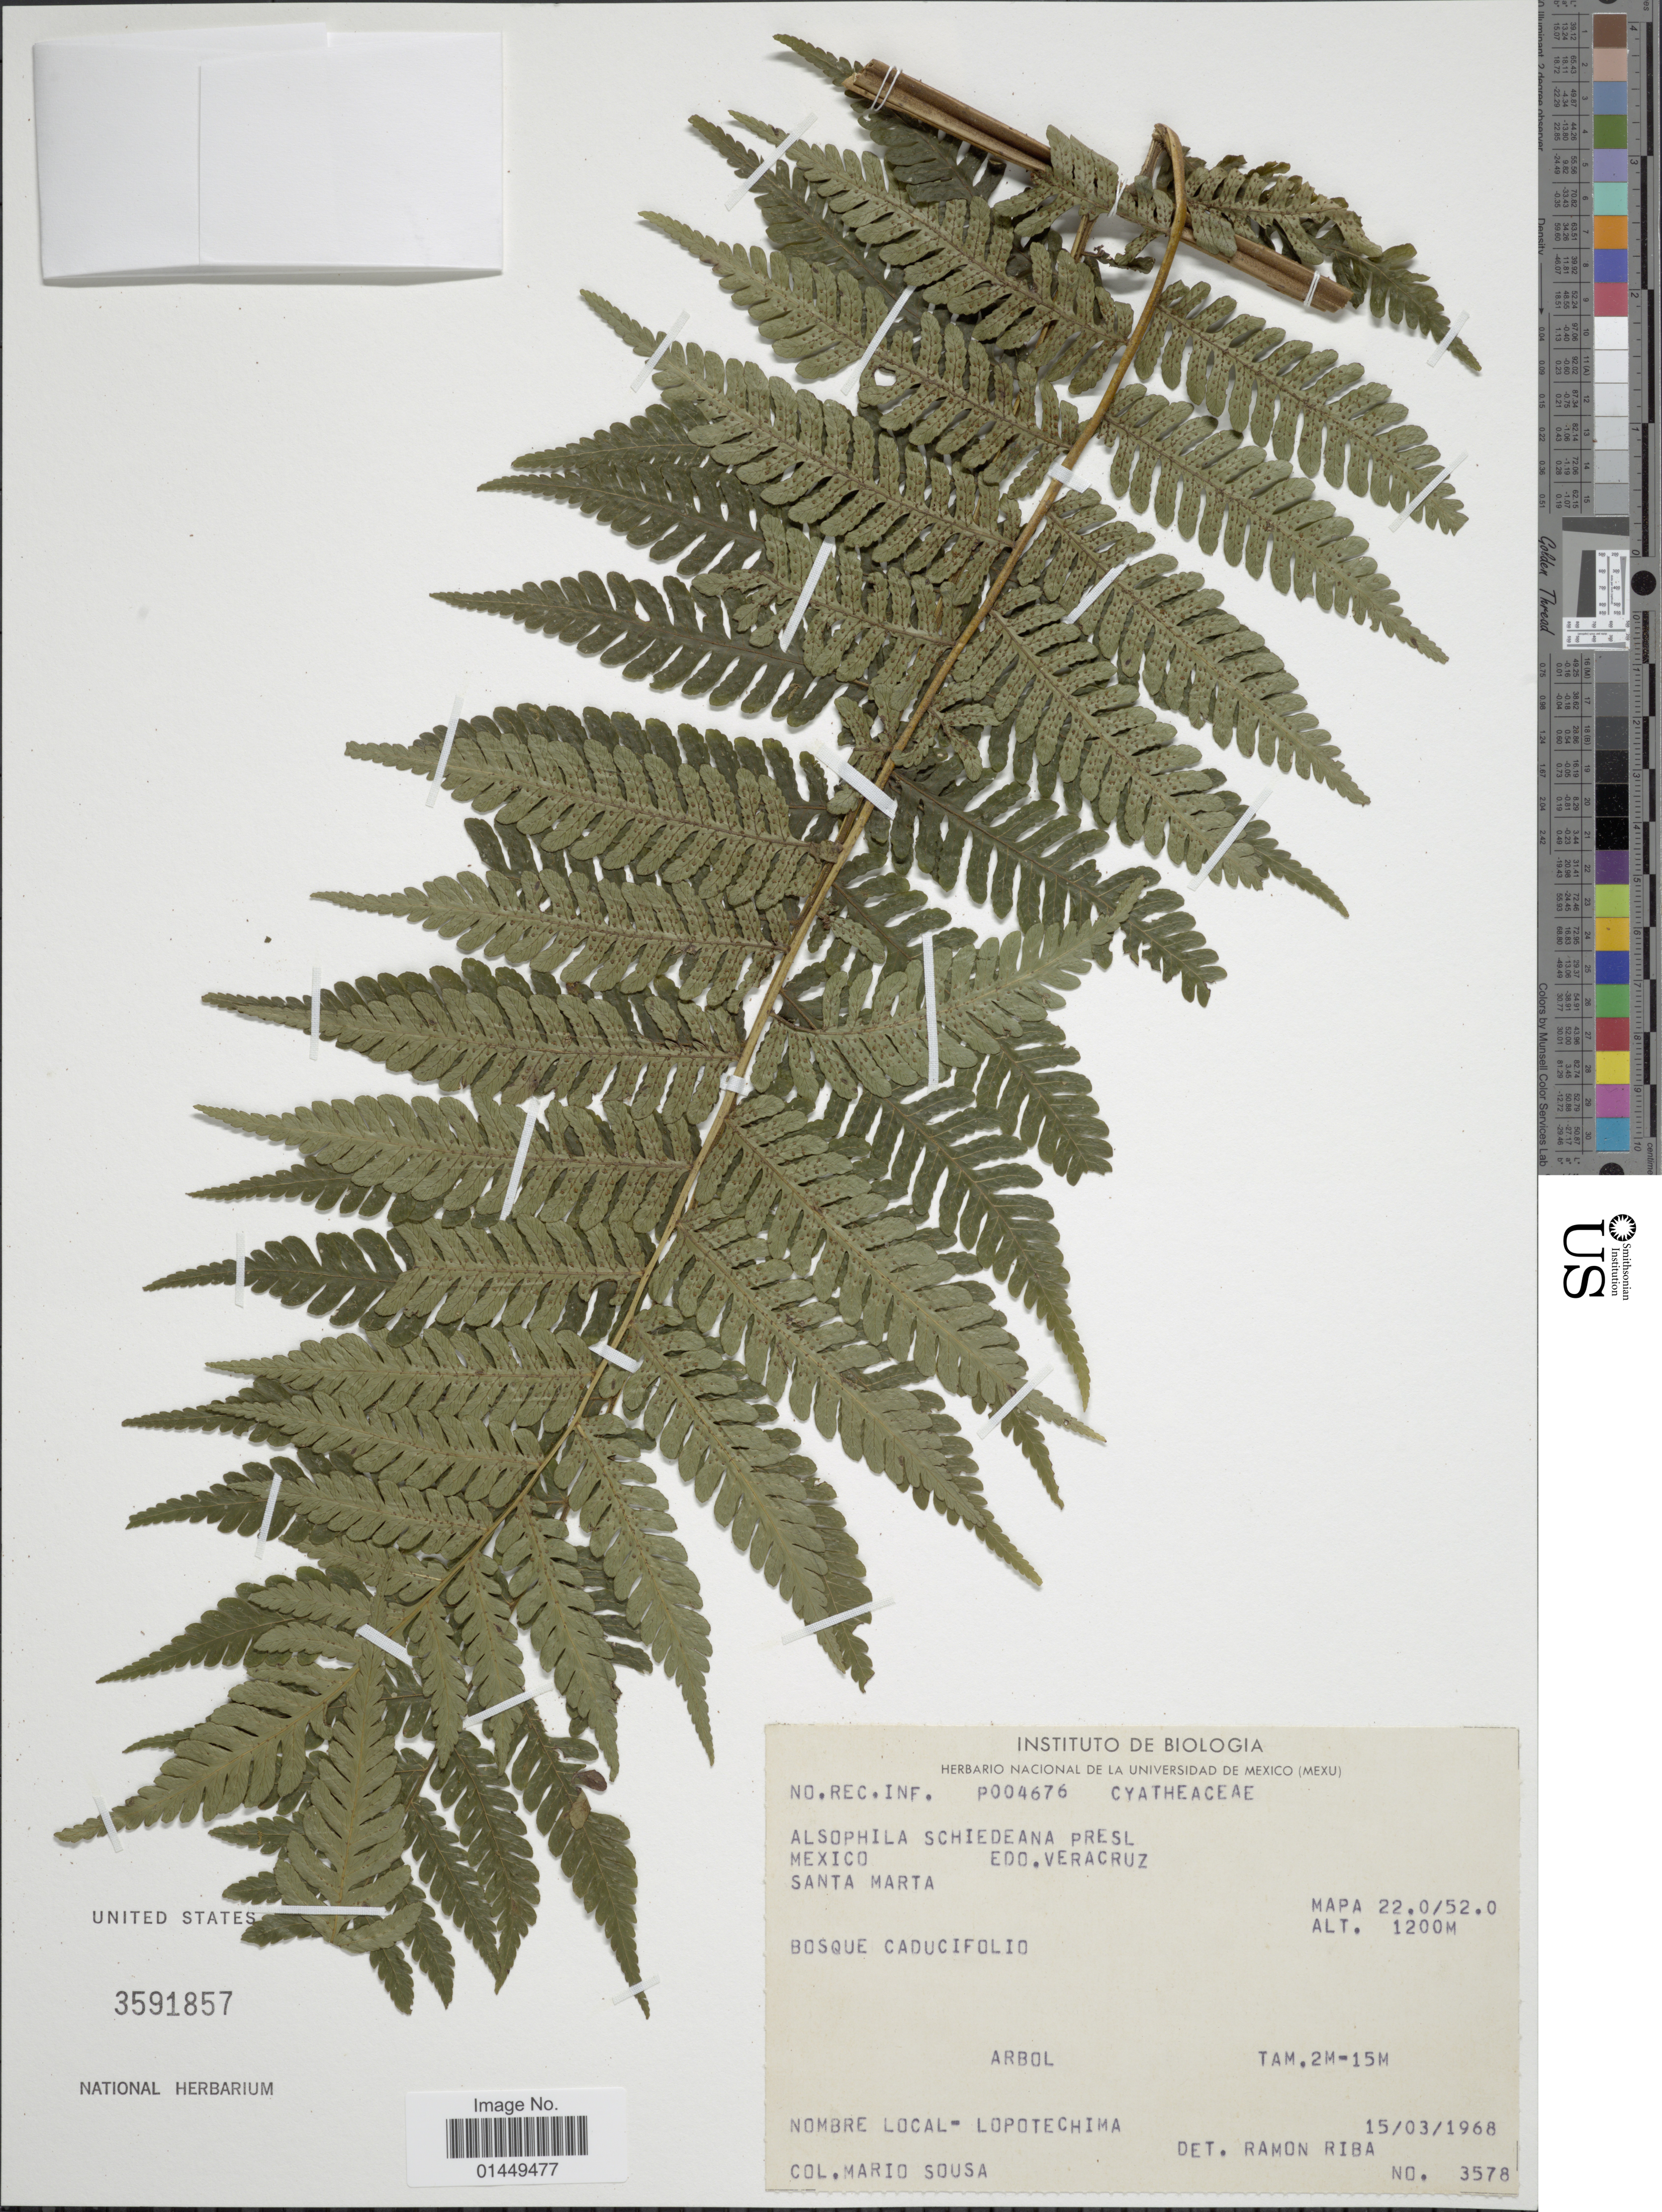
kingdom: Plantae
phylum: Tracheophyta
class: Polypodiopsida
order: Cyatheales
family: Cyatheaceae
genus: Cyathea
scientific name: Cyathea schiedeana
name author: (C. Presl) Domin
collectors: M. Sousa S.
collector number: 3578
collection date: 1968-03-15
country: Mexico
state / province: Veracruz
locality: Mexico, Edo. VeraCruz, Santa Marta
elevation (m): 1200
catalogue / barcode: US 3591857